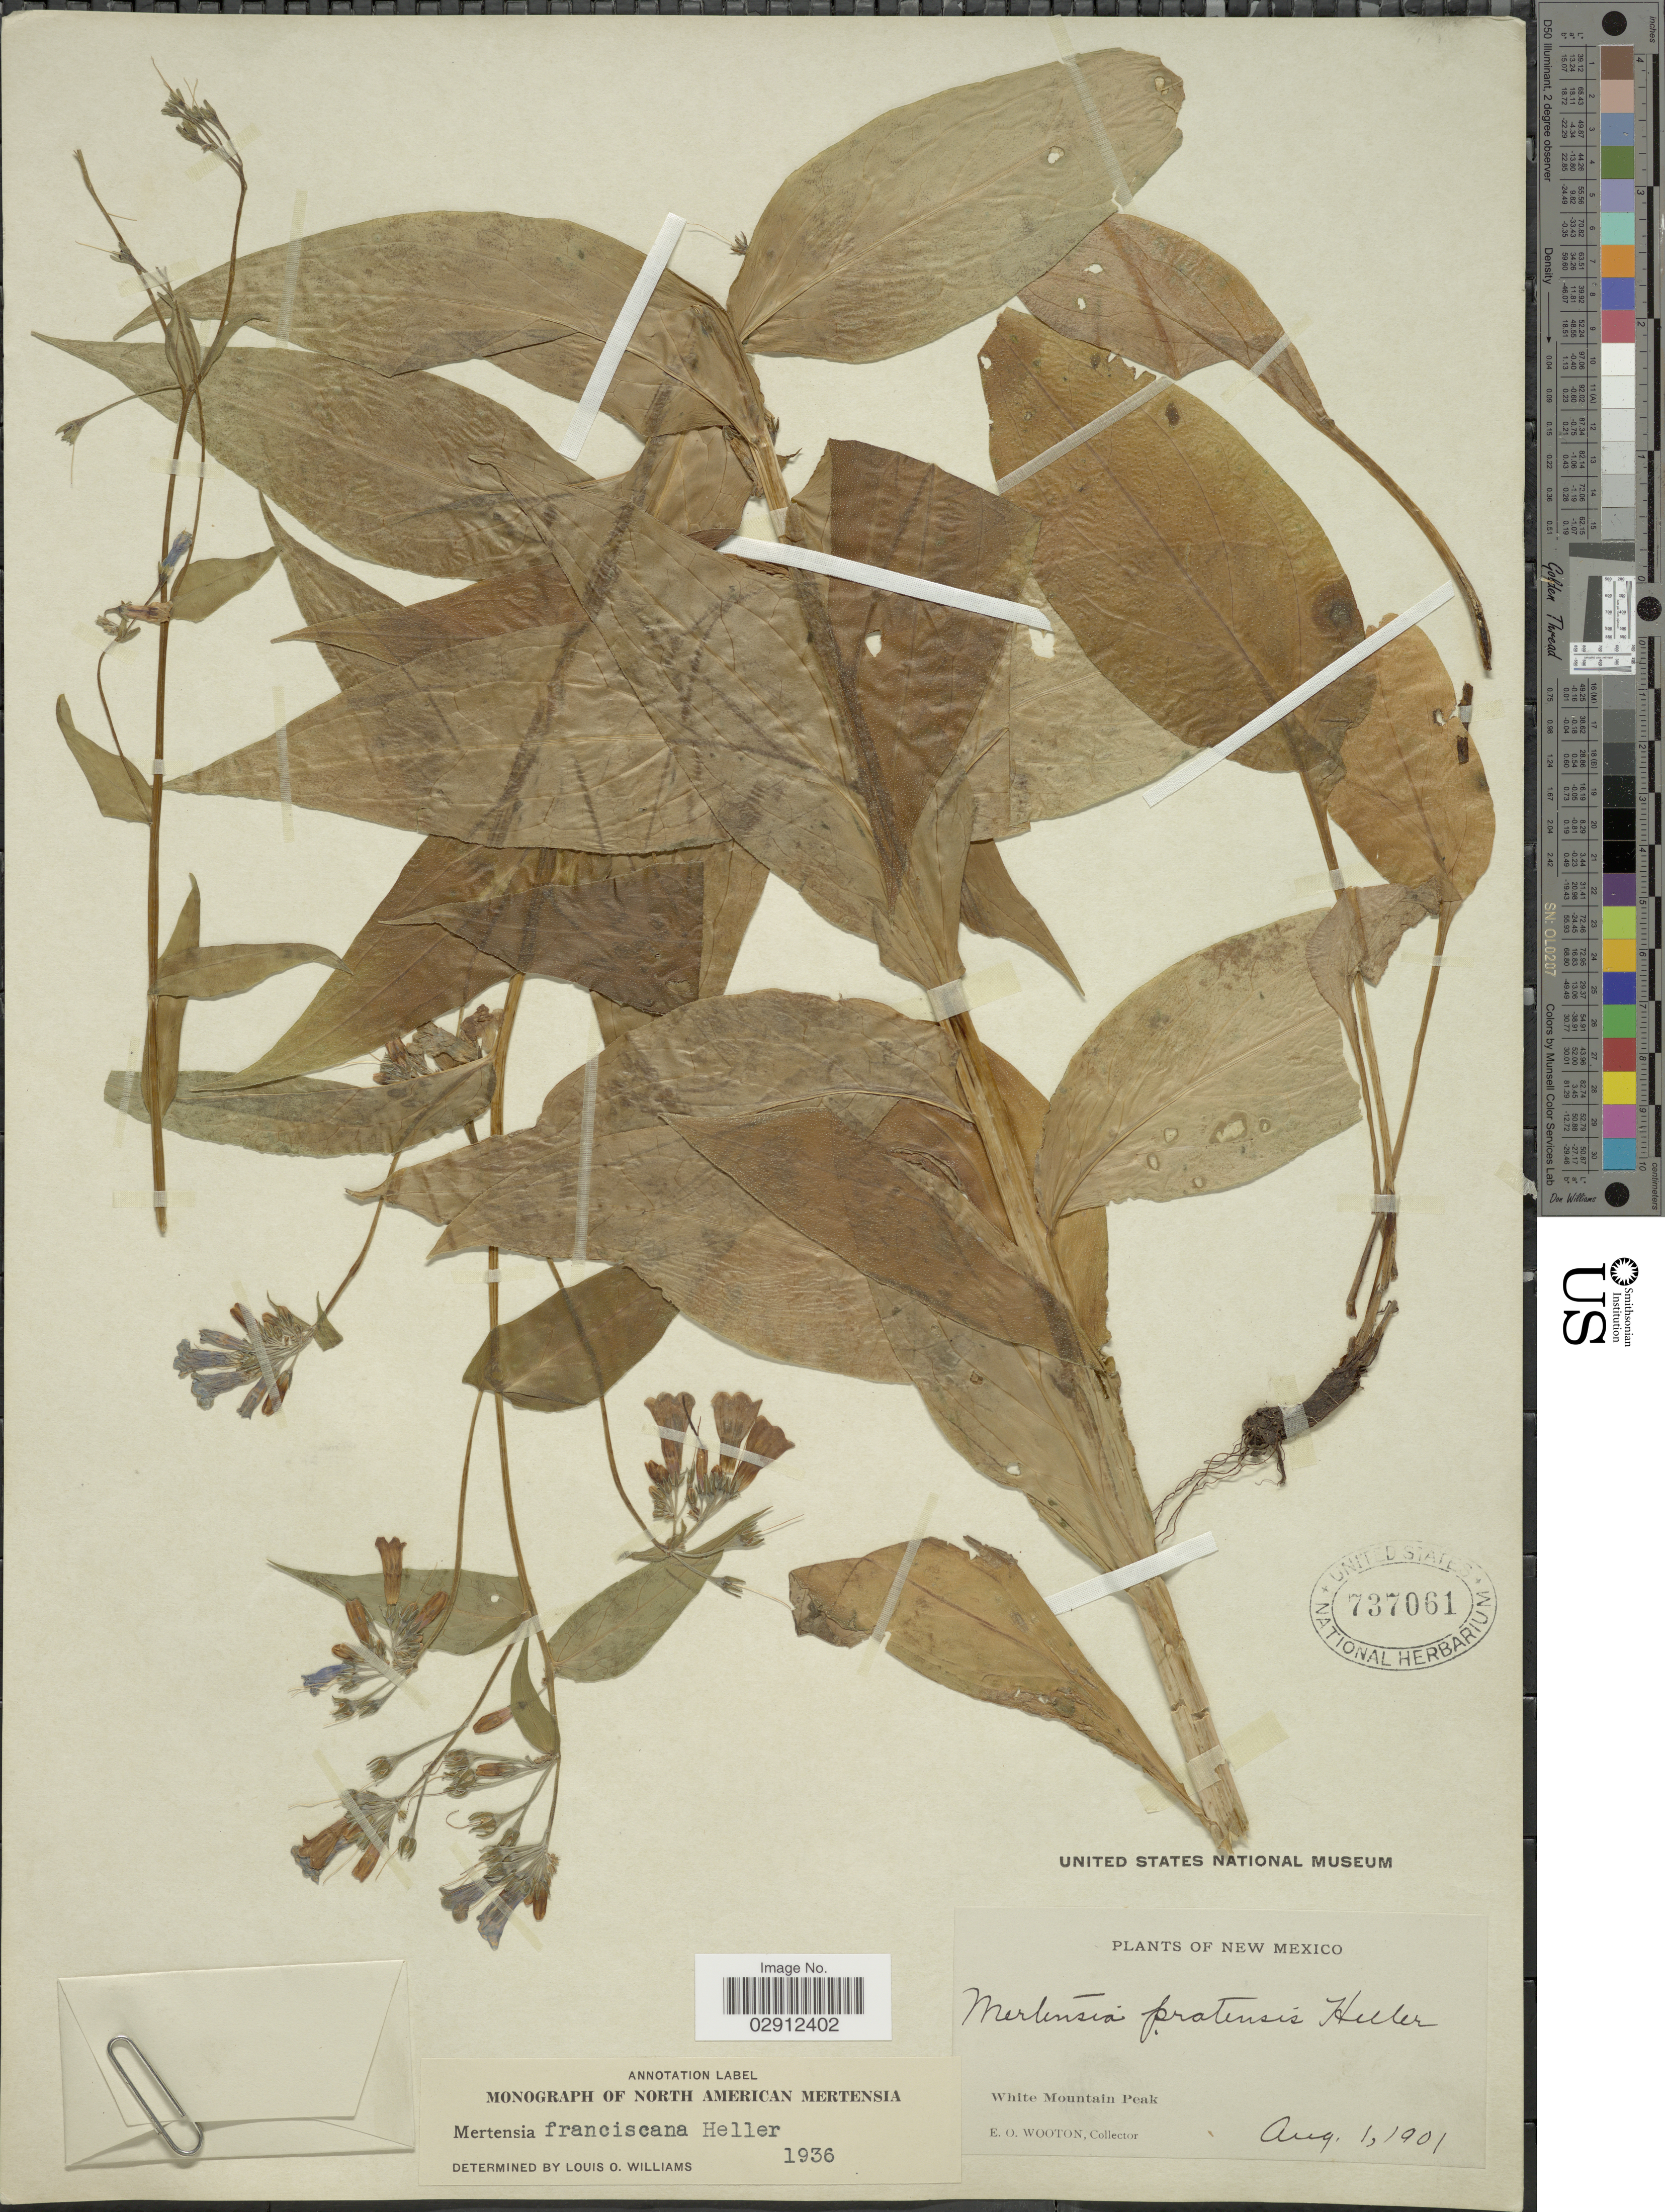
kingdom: Plantae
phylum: Tracheophyta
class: Magnoliopsida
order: Boraginales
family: Boraginaceae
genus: Mertensia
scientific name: Mertensia ciliata var. subpubescens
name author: (Rydb.) J.F. Macbr. & Payson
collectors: E. O. Wooton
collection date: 1901-08-01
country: United States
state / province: New Mexico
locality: White Mountain Peak.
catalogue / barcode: US 737061